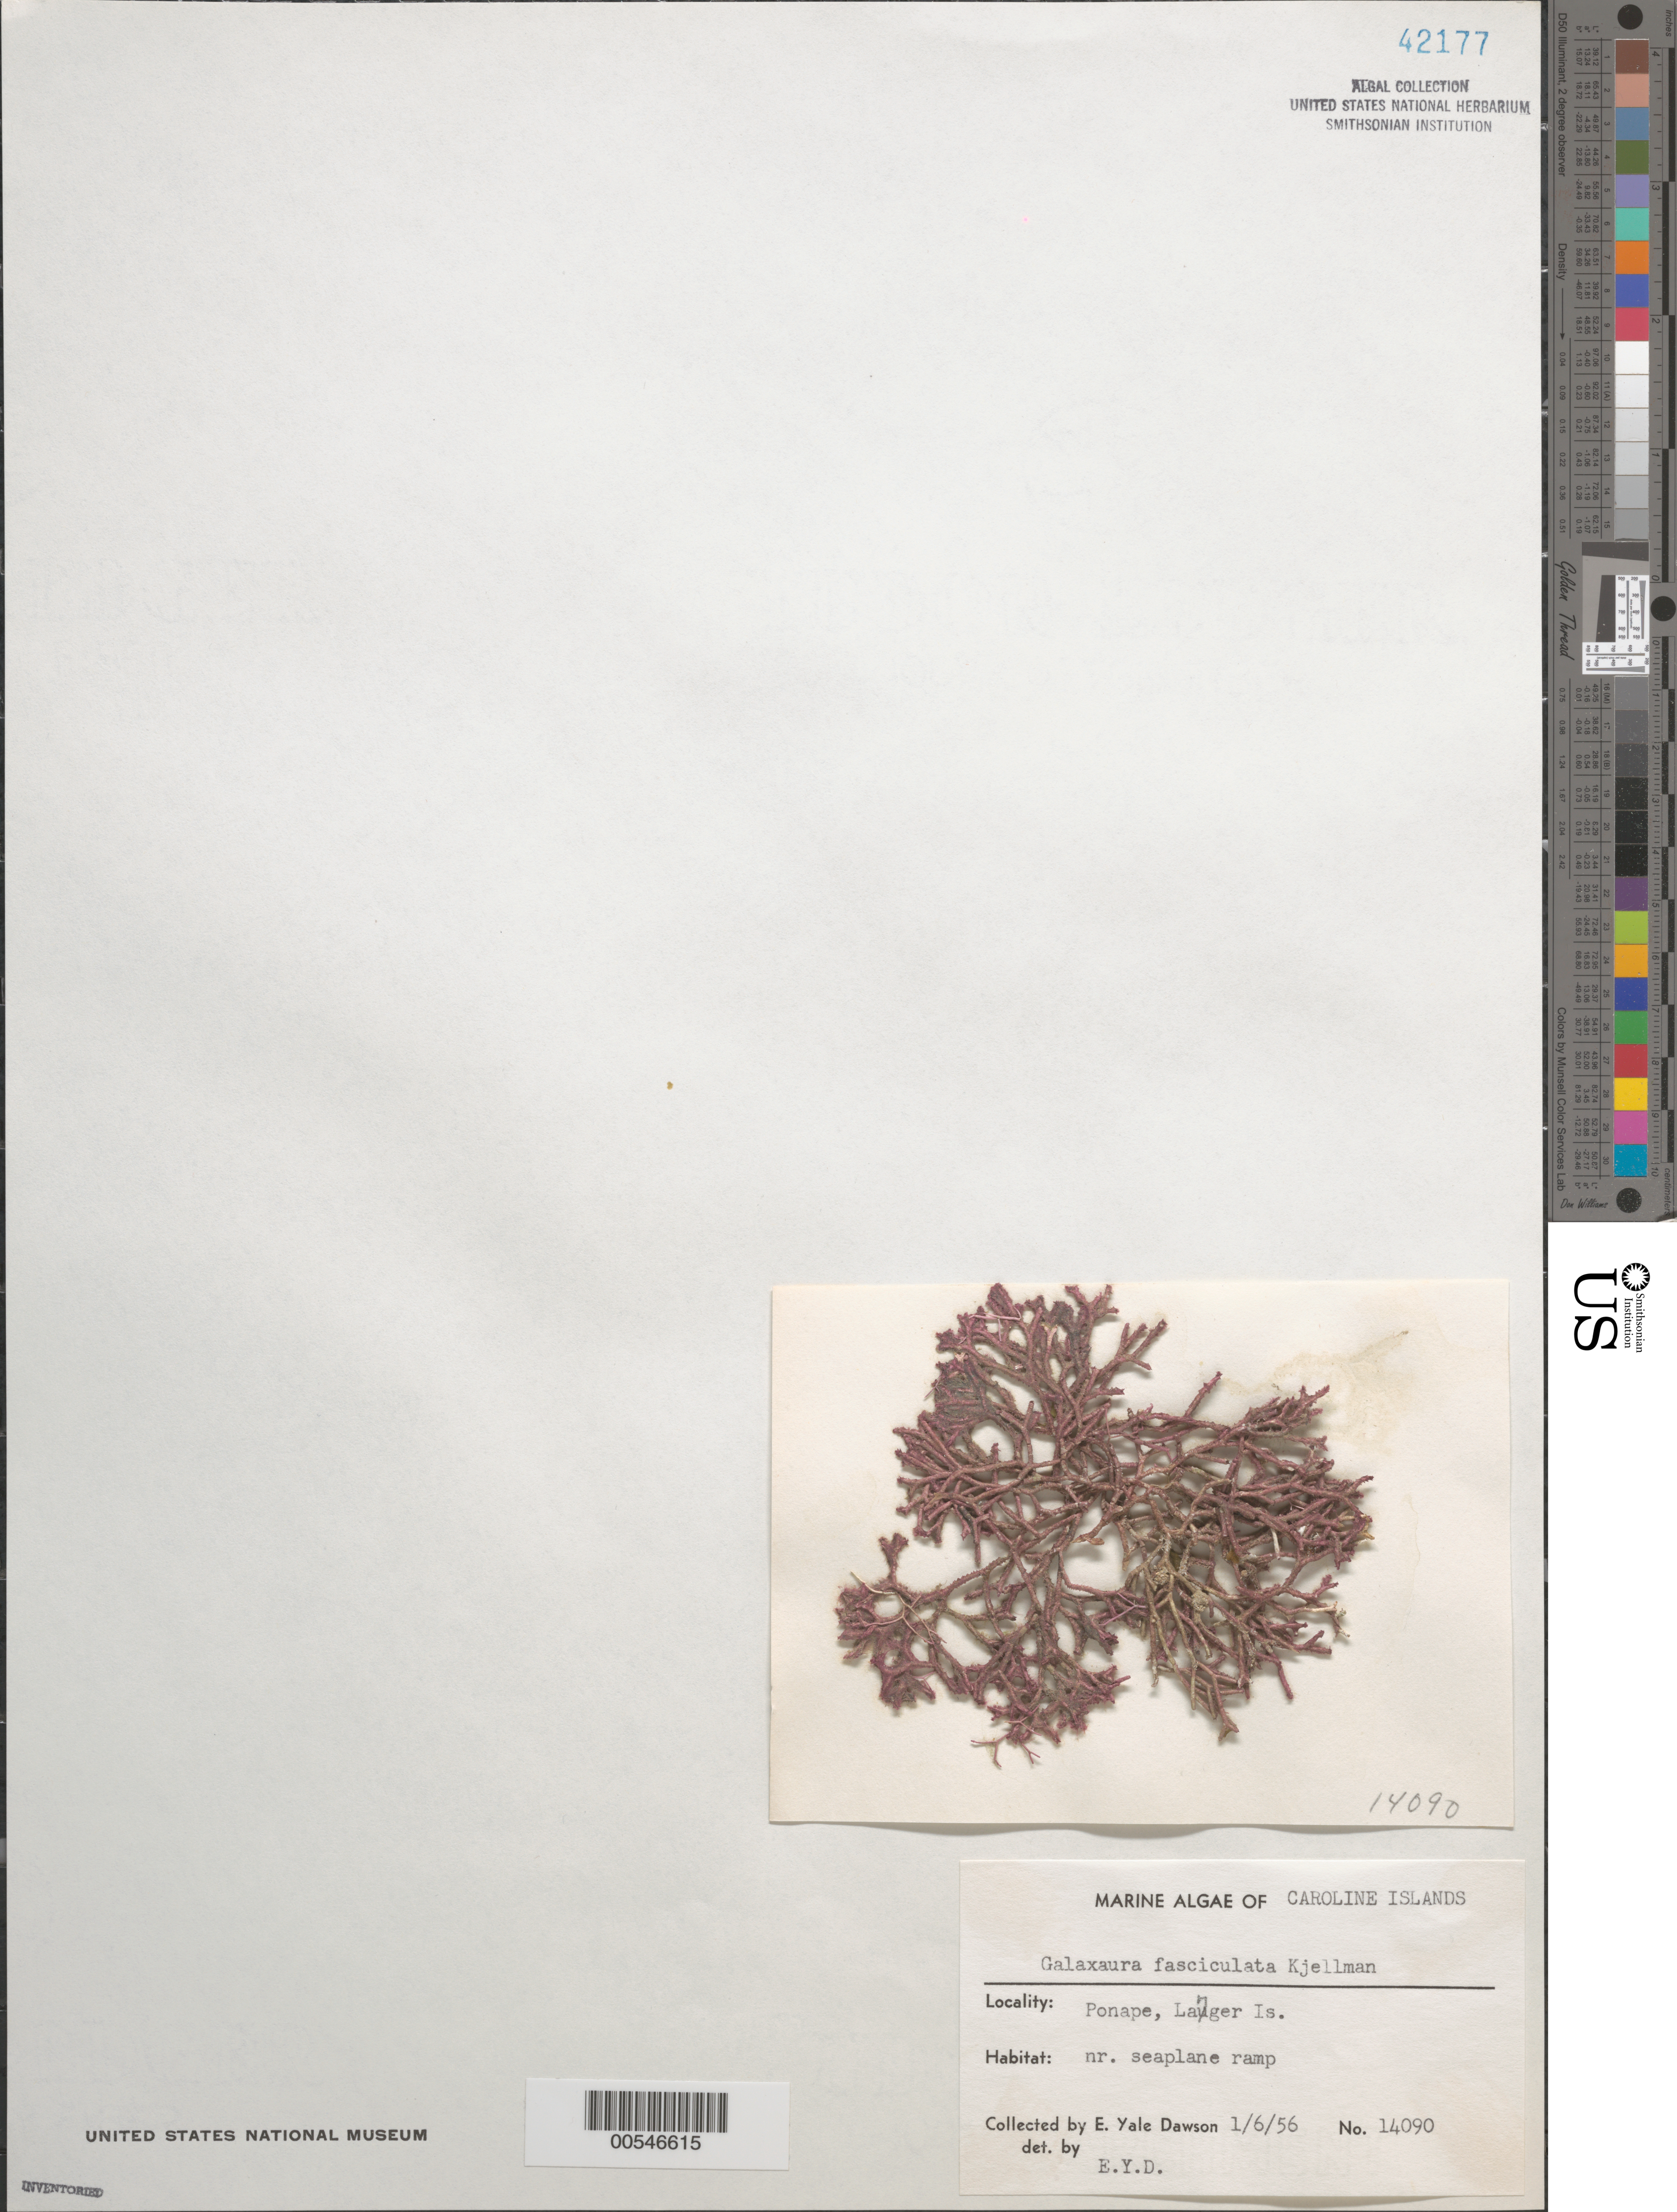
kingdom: Plantae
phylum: Rhodophyta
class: Florideophyceae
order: Nemaliales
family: Galaxauraceae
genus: Galaxaura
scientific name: Galaxaura divaricata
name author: (L.) Huisman & R.A. Towns.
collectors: E. Y. Dawson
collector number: EYD 14090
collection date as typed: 06 Jan 1956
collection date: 1956-01-06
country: Micronesia, Federated States of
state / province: Pohnpei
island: Lenger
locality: Langer [= Lenger I.]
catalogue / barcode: US 42177